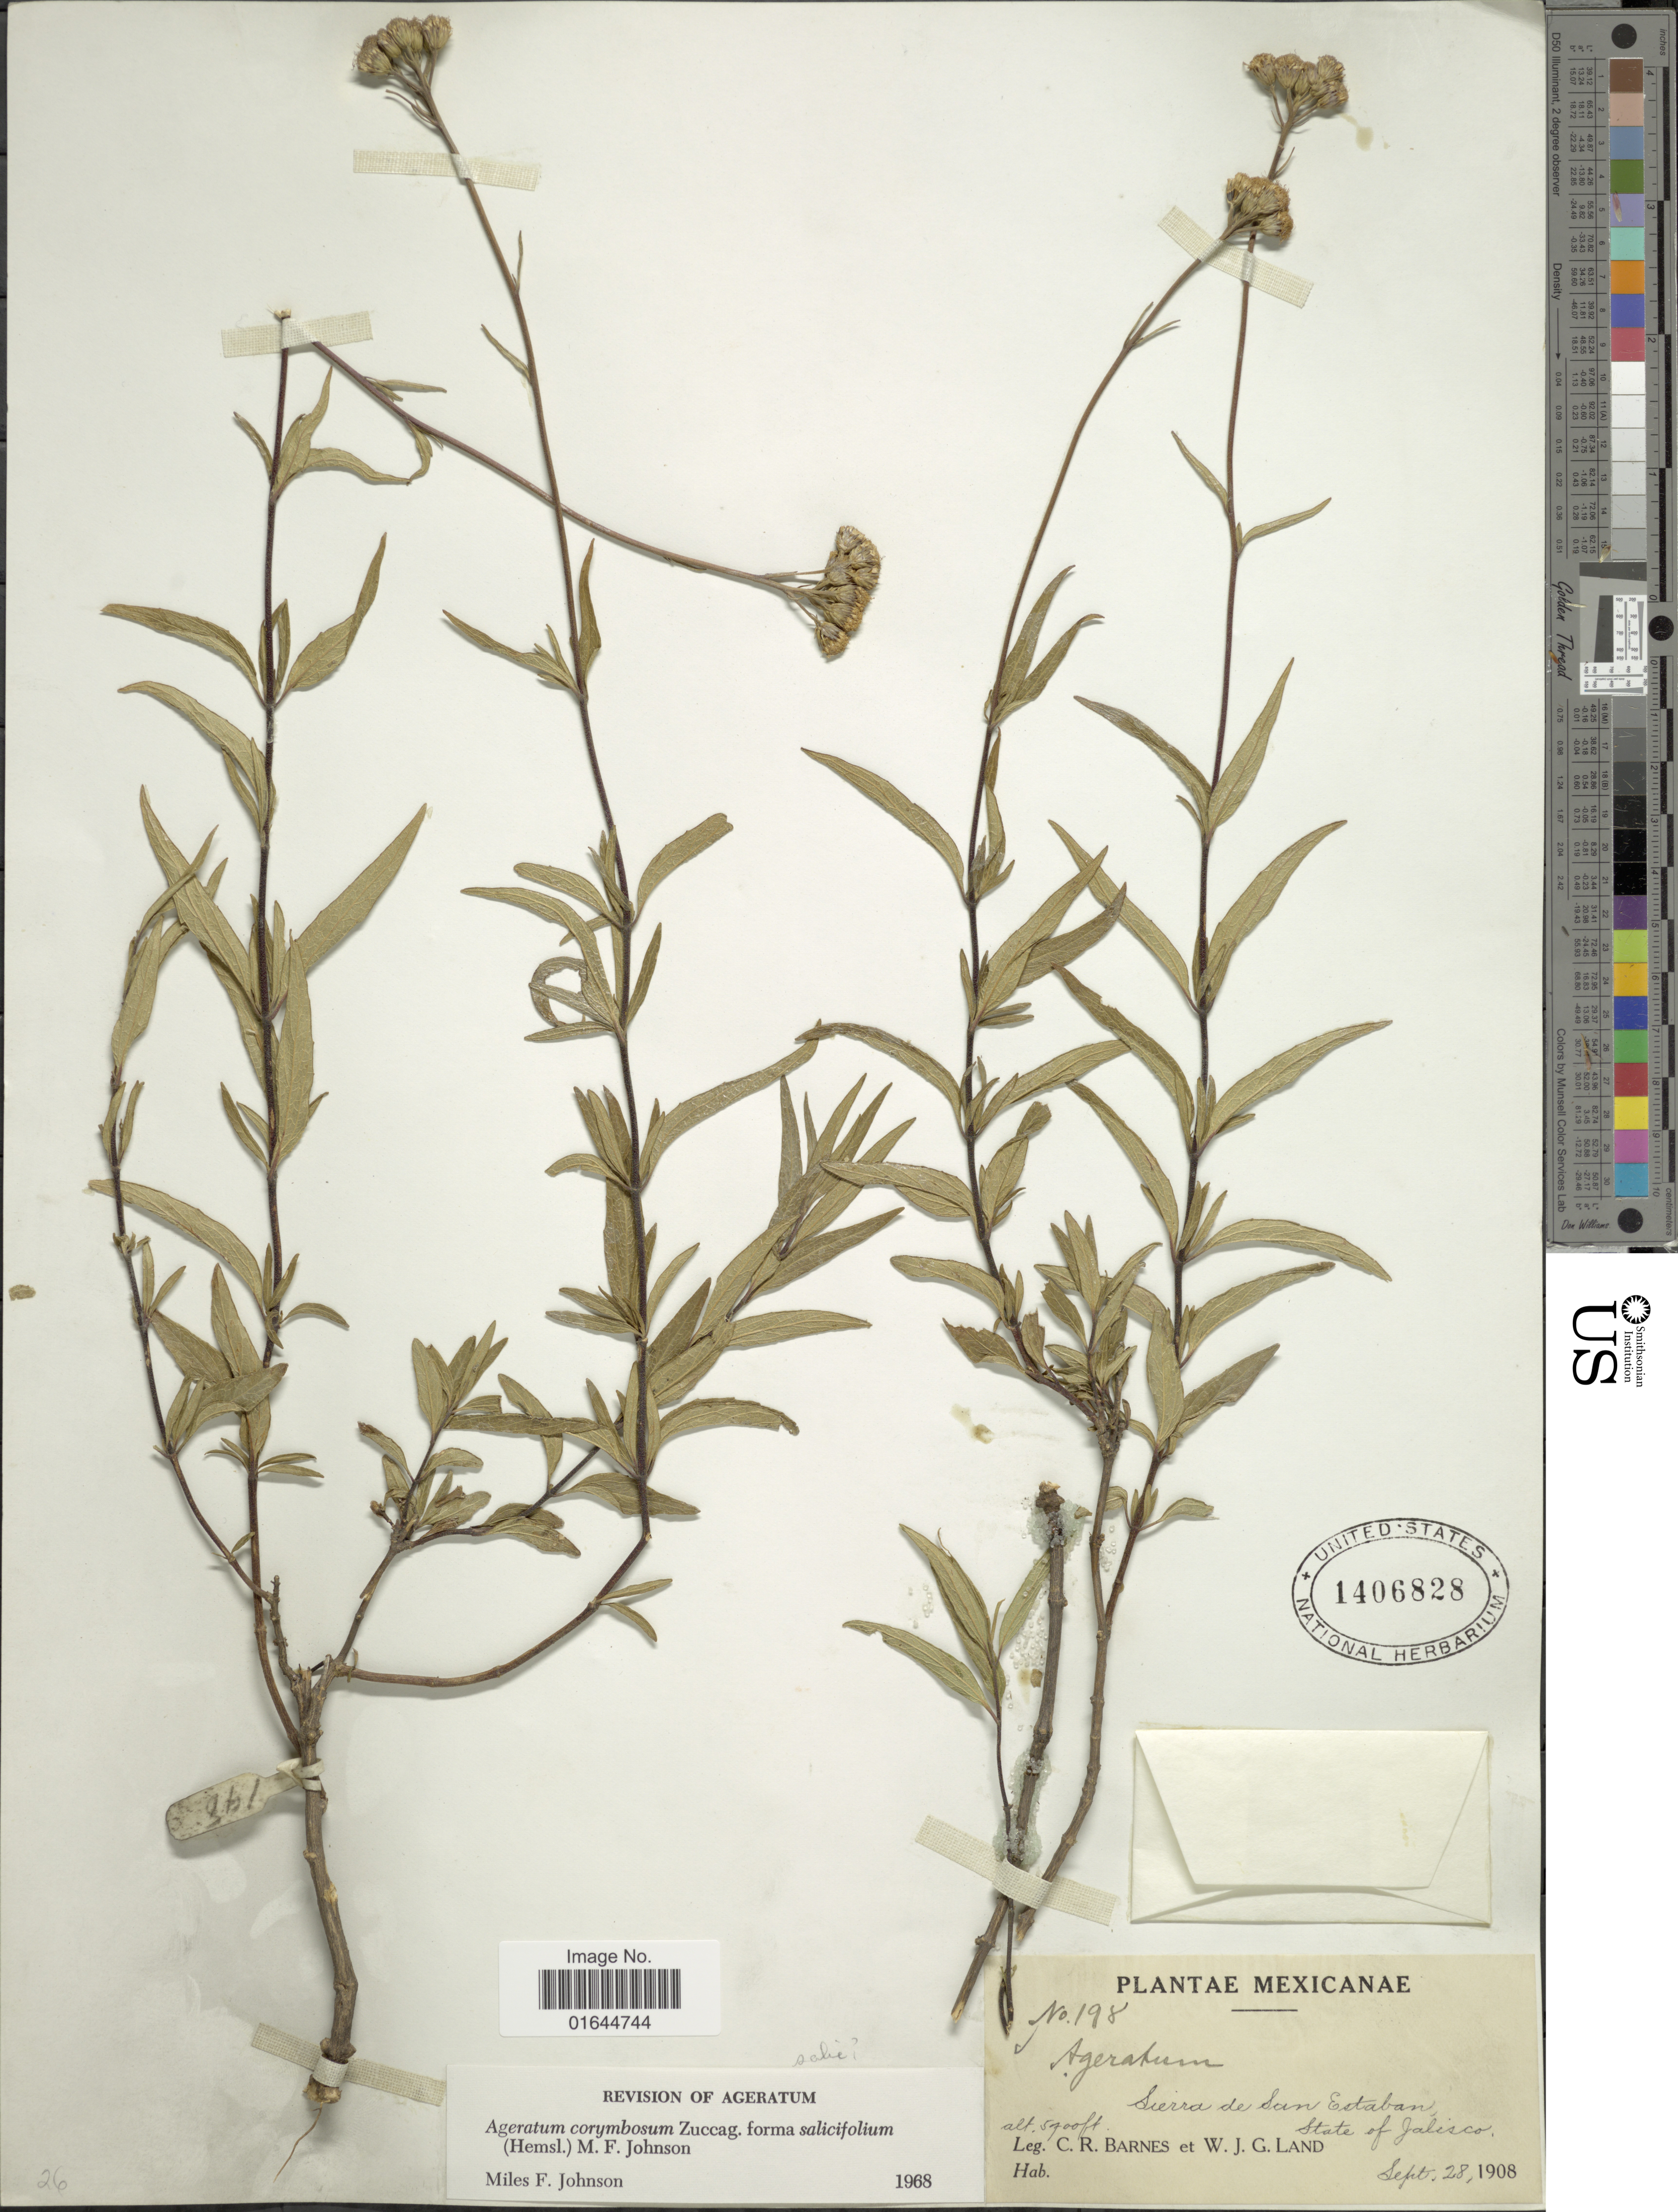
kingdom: Plantae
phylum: Tracheophyta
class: Magnoliopsida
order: Asterales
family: Asteraceae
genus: Ageratum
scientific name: Ageratum corymbosum f. salicifolium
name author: (Hemsl.) M.F. Johnson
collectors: C. R. Barnes & W. J. G. Land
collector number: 198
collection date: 1908-09-28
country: Mexico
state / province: Jalisco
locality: Mexicanæ, Sierra de San Estaban, State of Jalisco.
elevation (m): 1737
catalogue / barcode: US 1406828